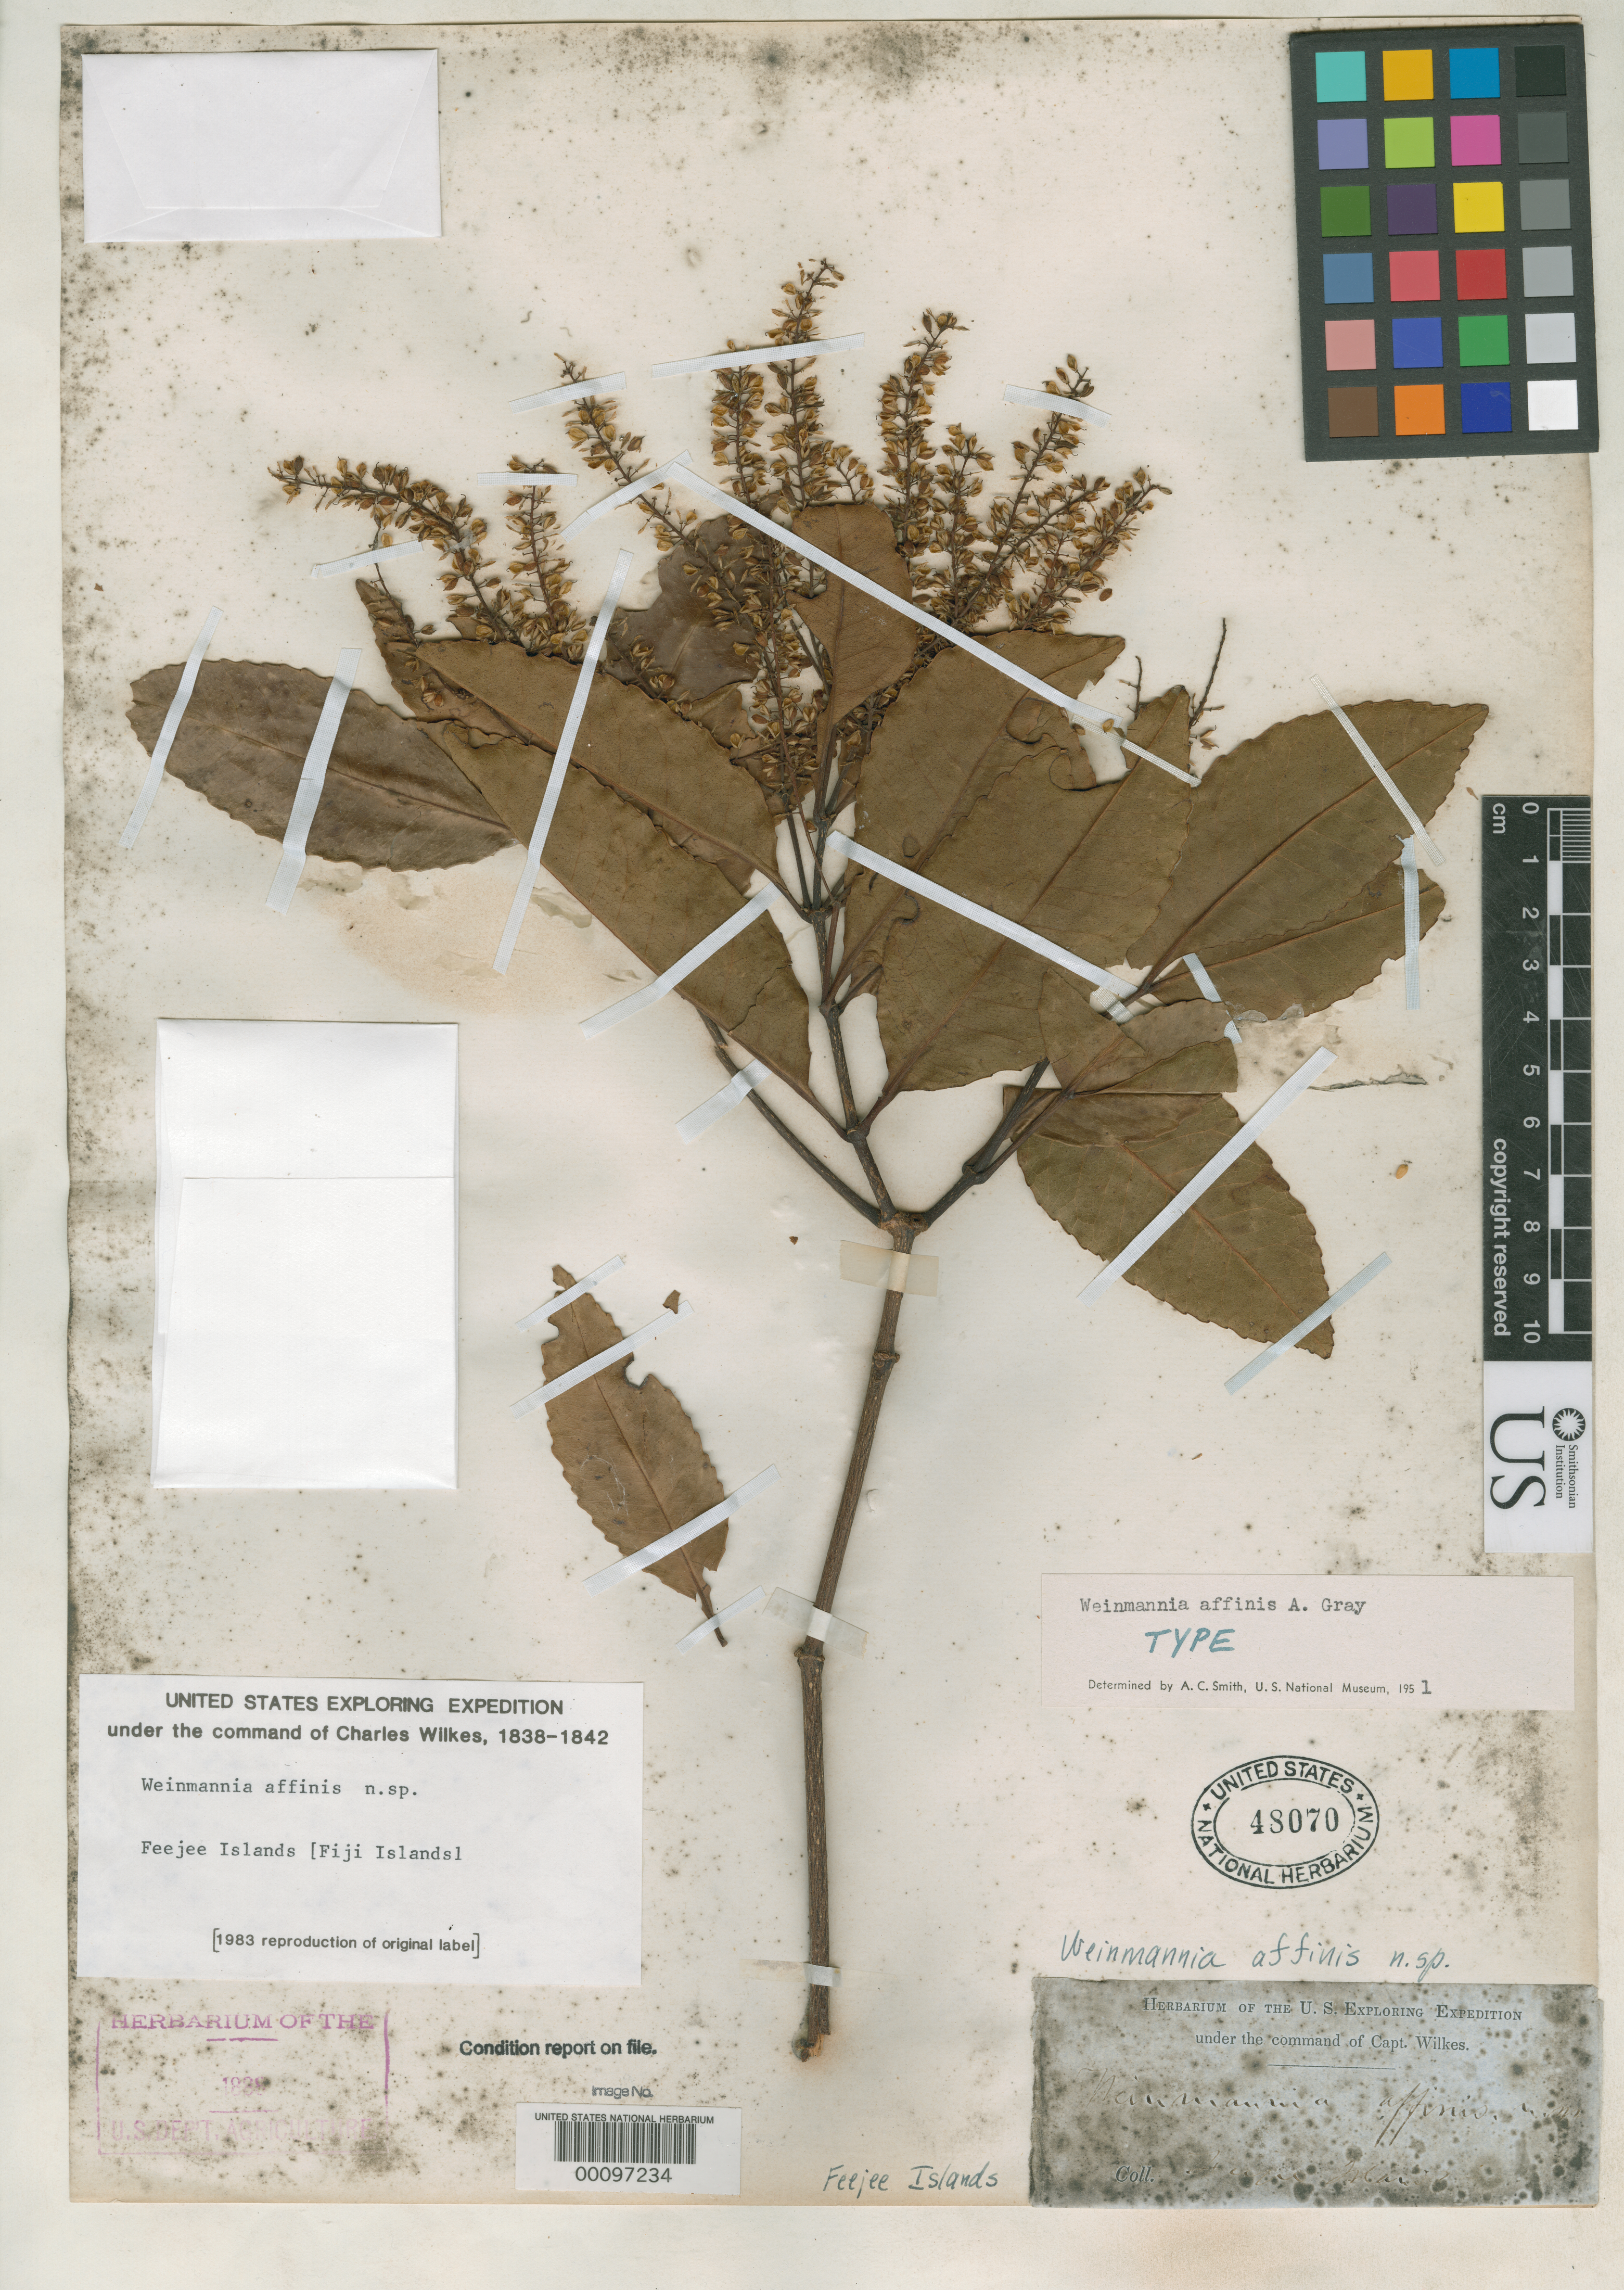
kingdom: Plantae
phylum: Tracheophyta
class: Magnoliopsida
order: Oxalidales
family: Cunoniaceae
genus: Weinmannia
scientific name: Weinmannia affinis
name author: A. Gray in Wilkes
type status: Type Collection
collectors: Wilkes Explor. Exped.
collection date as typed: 1838 to -- --- 1842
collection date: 1838/1842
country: Fiji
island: Ovalau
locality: Mountains. [Viti Levu Is.]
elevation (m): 366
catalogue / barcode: US 48070